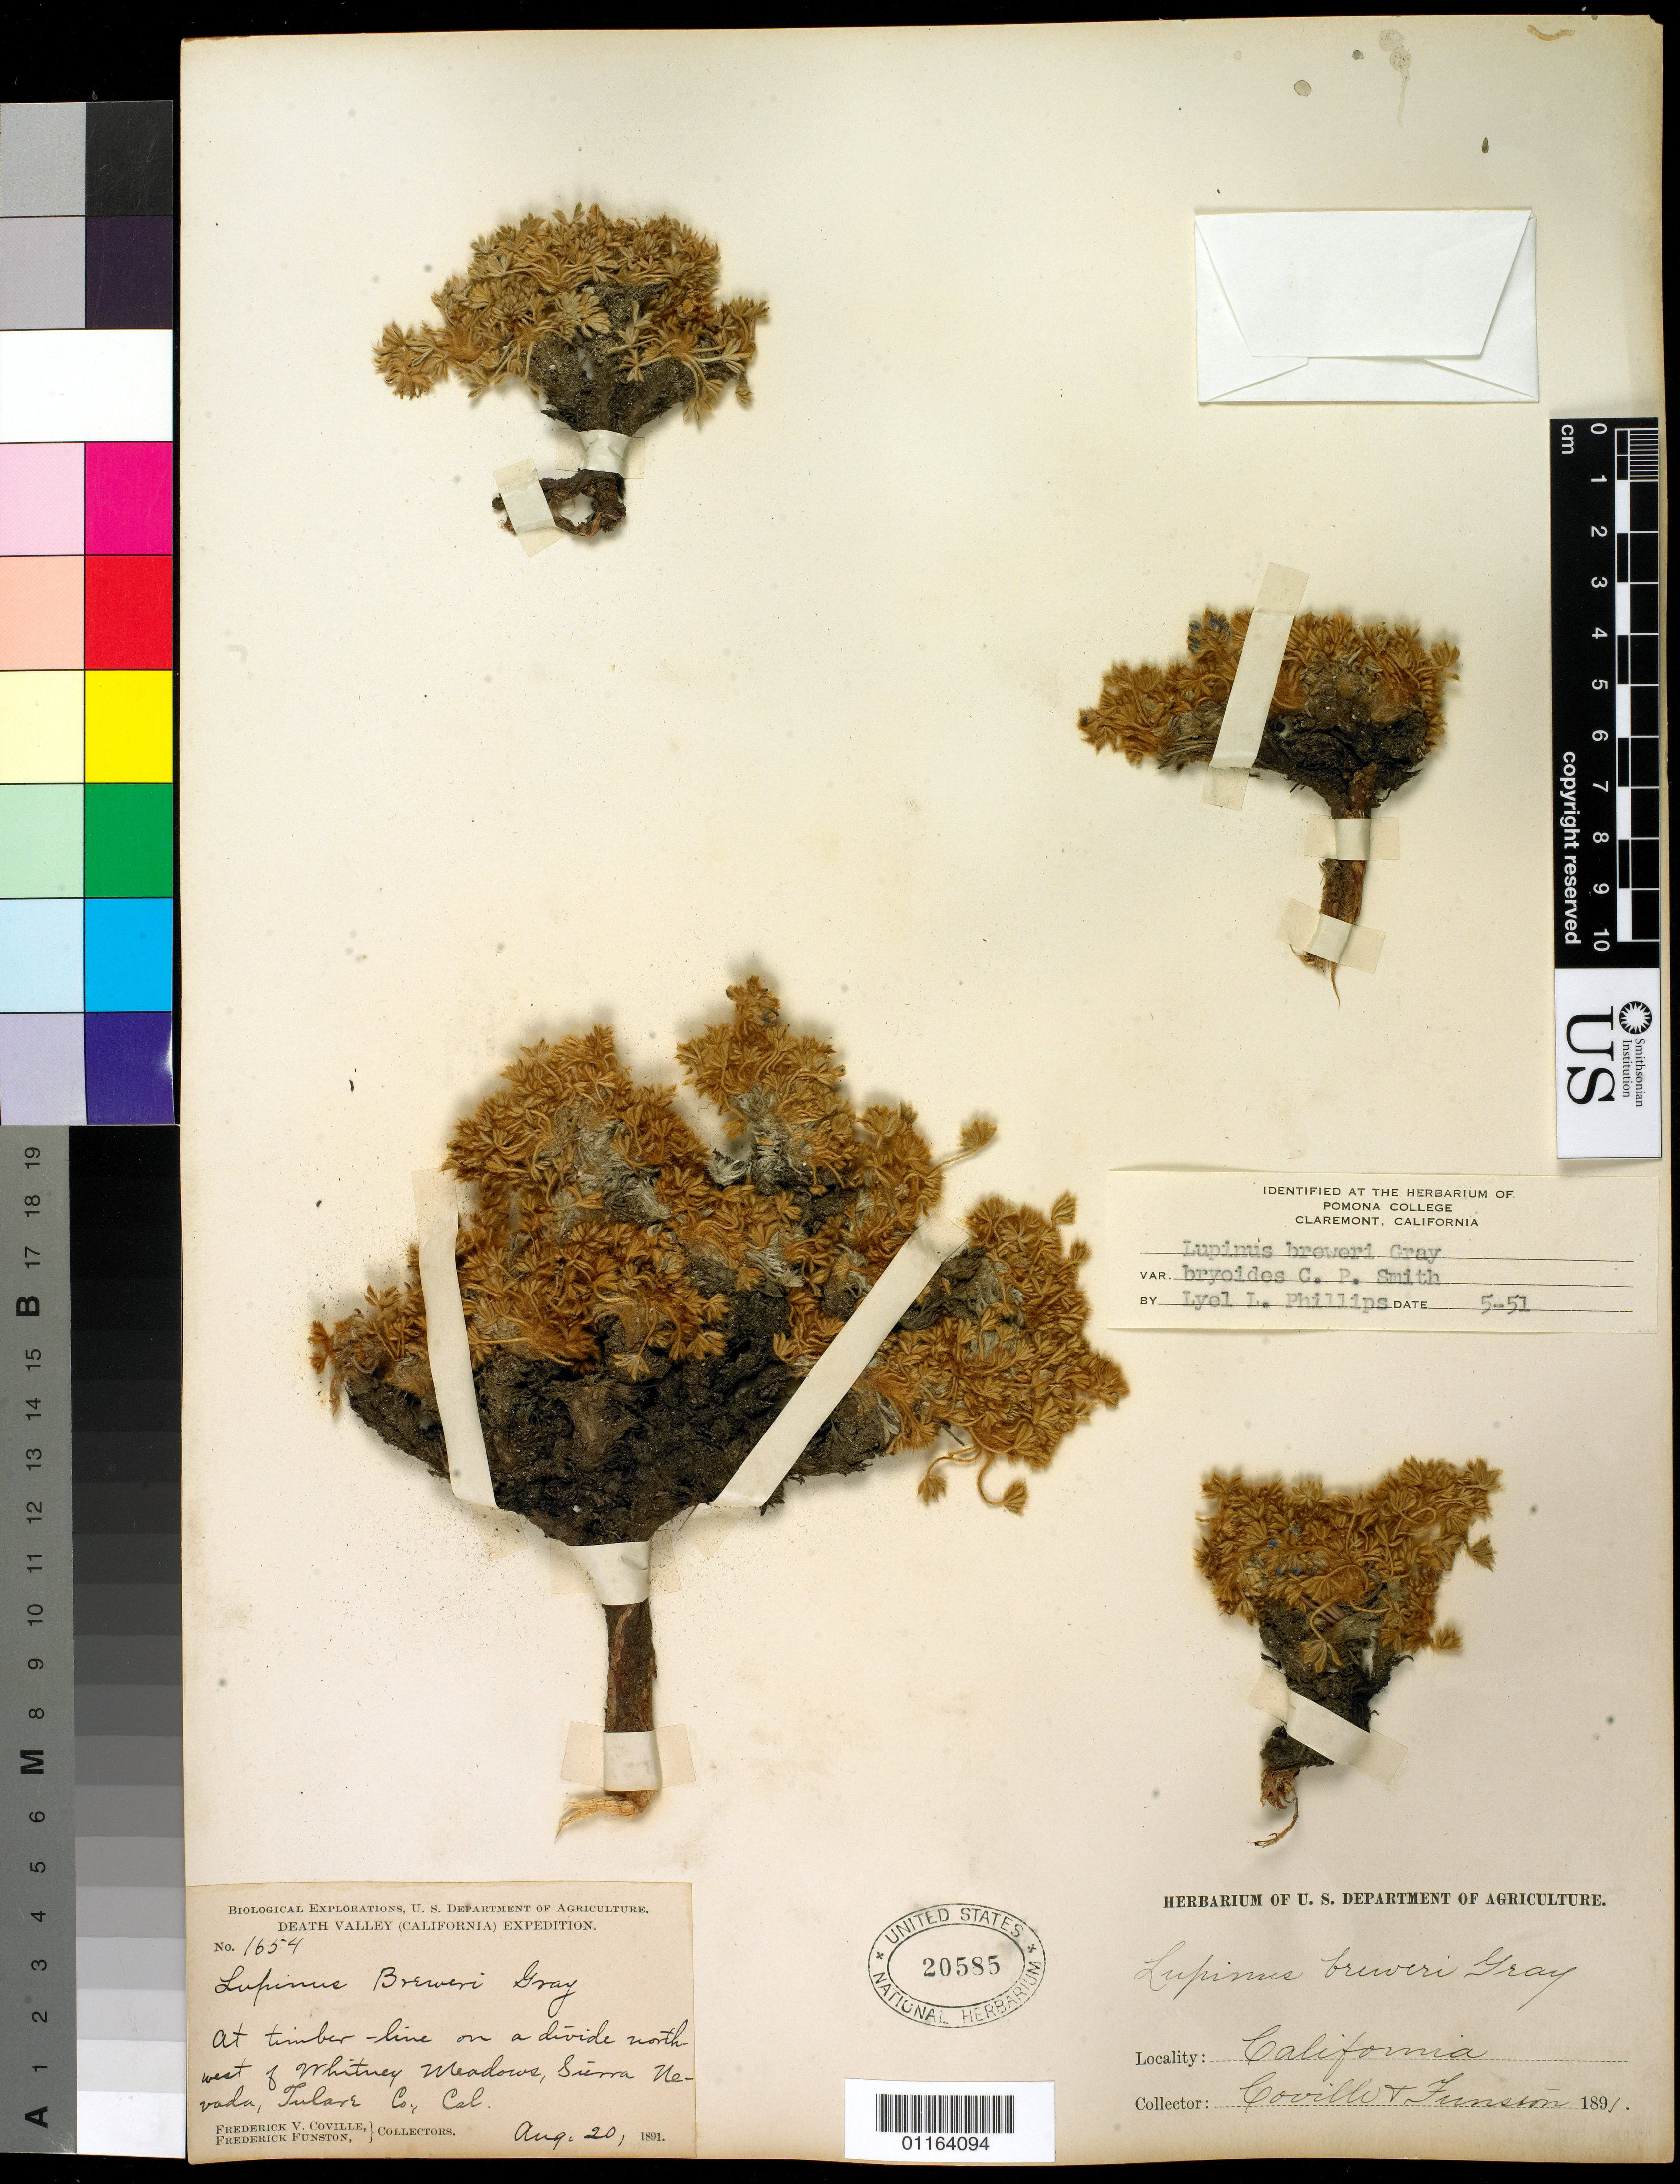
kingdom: Plantae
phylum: Tracheophyta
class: Magnoliopsida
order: Fabales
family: Fabaceae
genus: Lupinus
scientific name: Lupinus breweri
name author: A. Gray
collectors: F. V. Coville & F. Funston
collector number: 1654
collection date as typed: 20 Aug 1891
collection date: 1891-08-20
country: United States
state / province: California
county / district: Tulare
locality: At timber-line on a divide north west of Whitney meadows, Sierra Nevada..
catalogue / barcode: US 20585